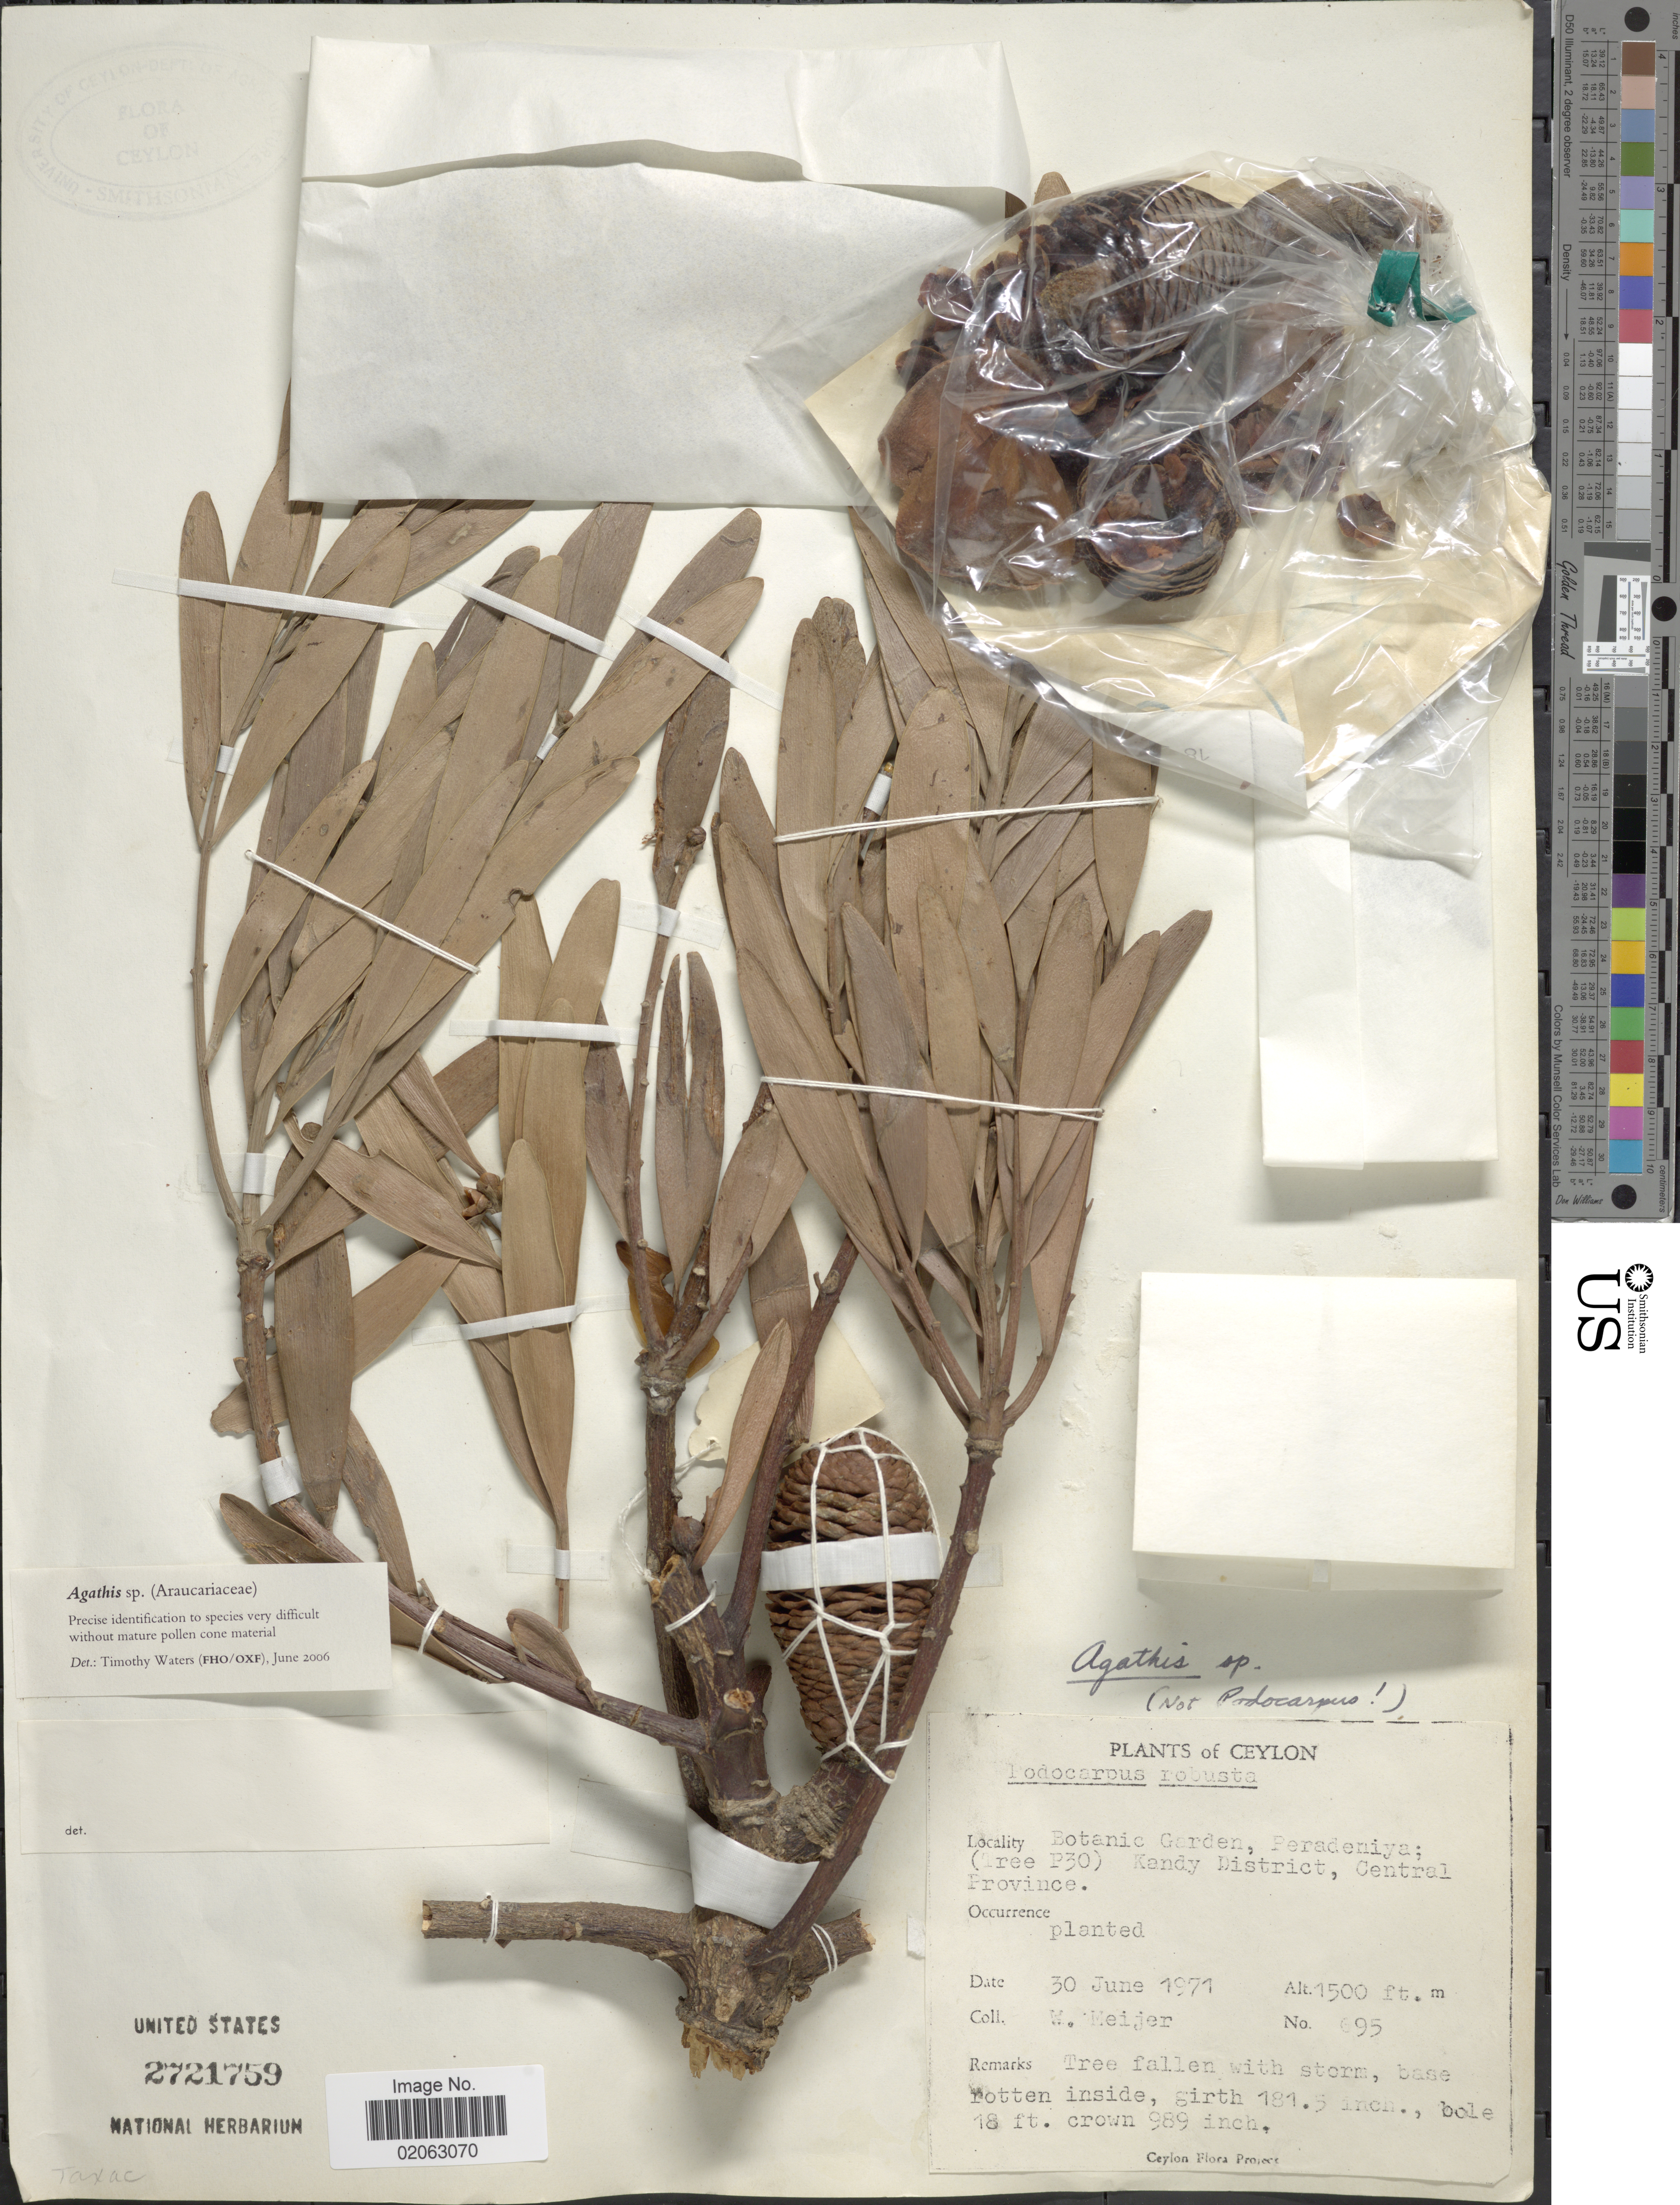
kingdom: Plantae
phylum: Tracheophyta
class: Pinopsida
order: Pinales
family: Araucariaceae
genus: Agathis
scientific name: Agathis sp.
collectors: M. Meijer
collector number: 695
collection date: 1971-06-30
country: Sri Lanka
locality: Ceylon, Botanic Gardens, Peradeniya; (Tree P30) Kandy District.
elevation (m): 457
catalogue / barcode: US 2721759